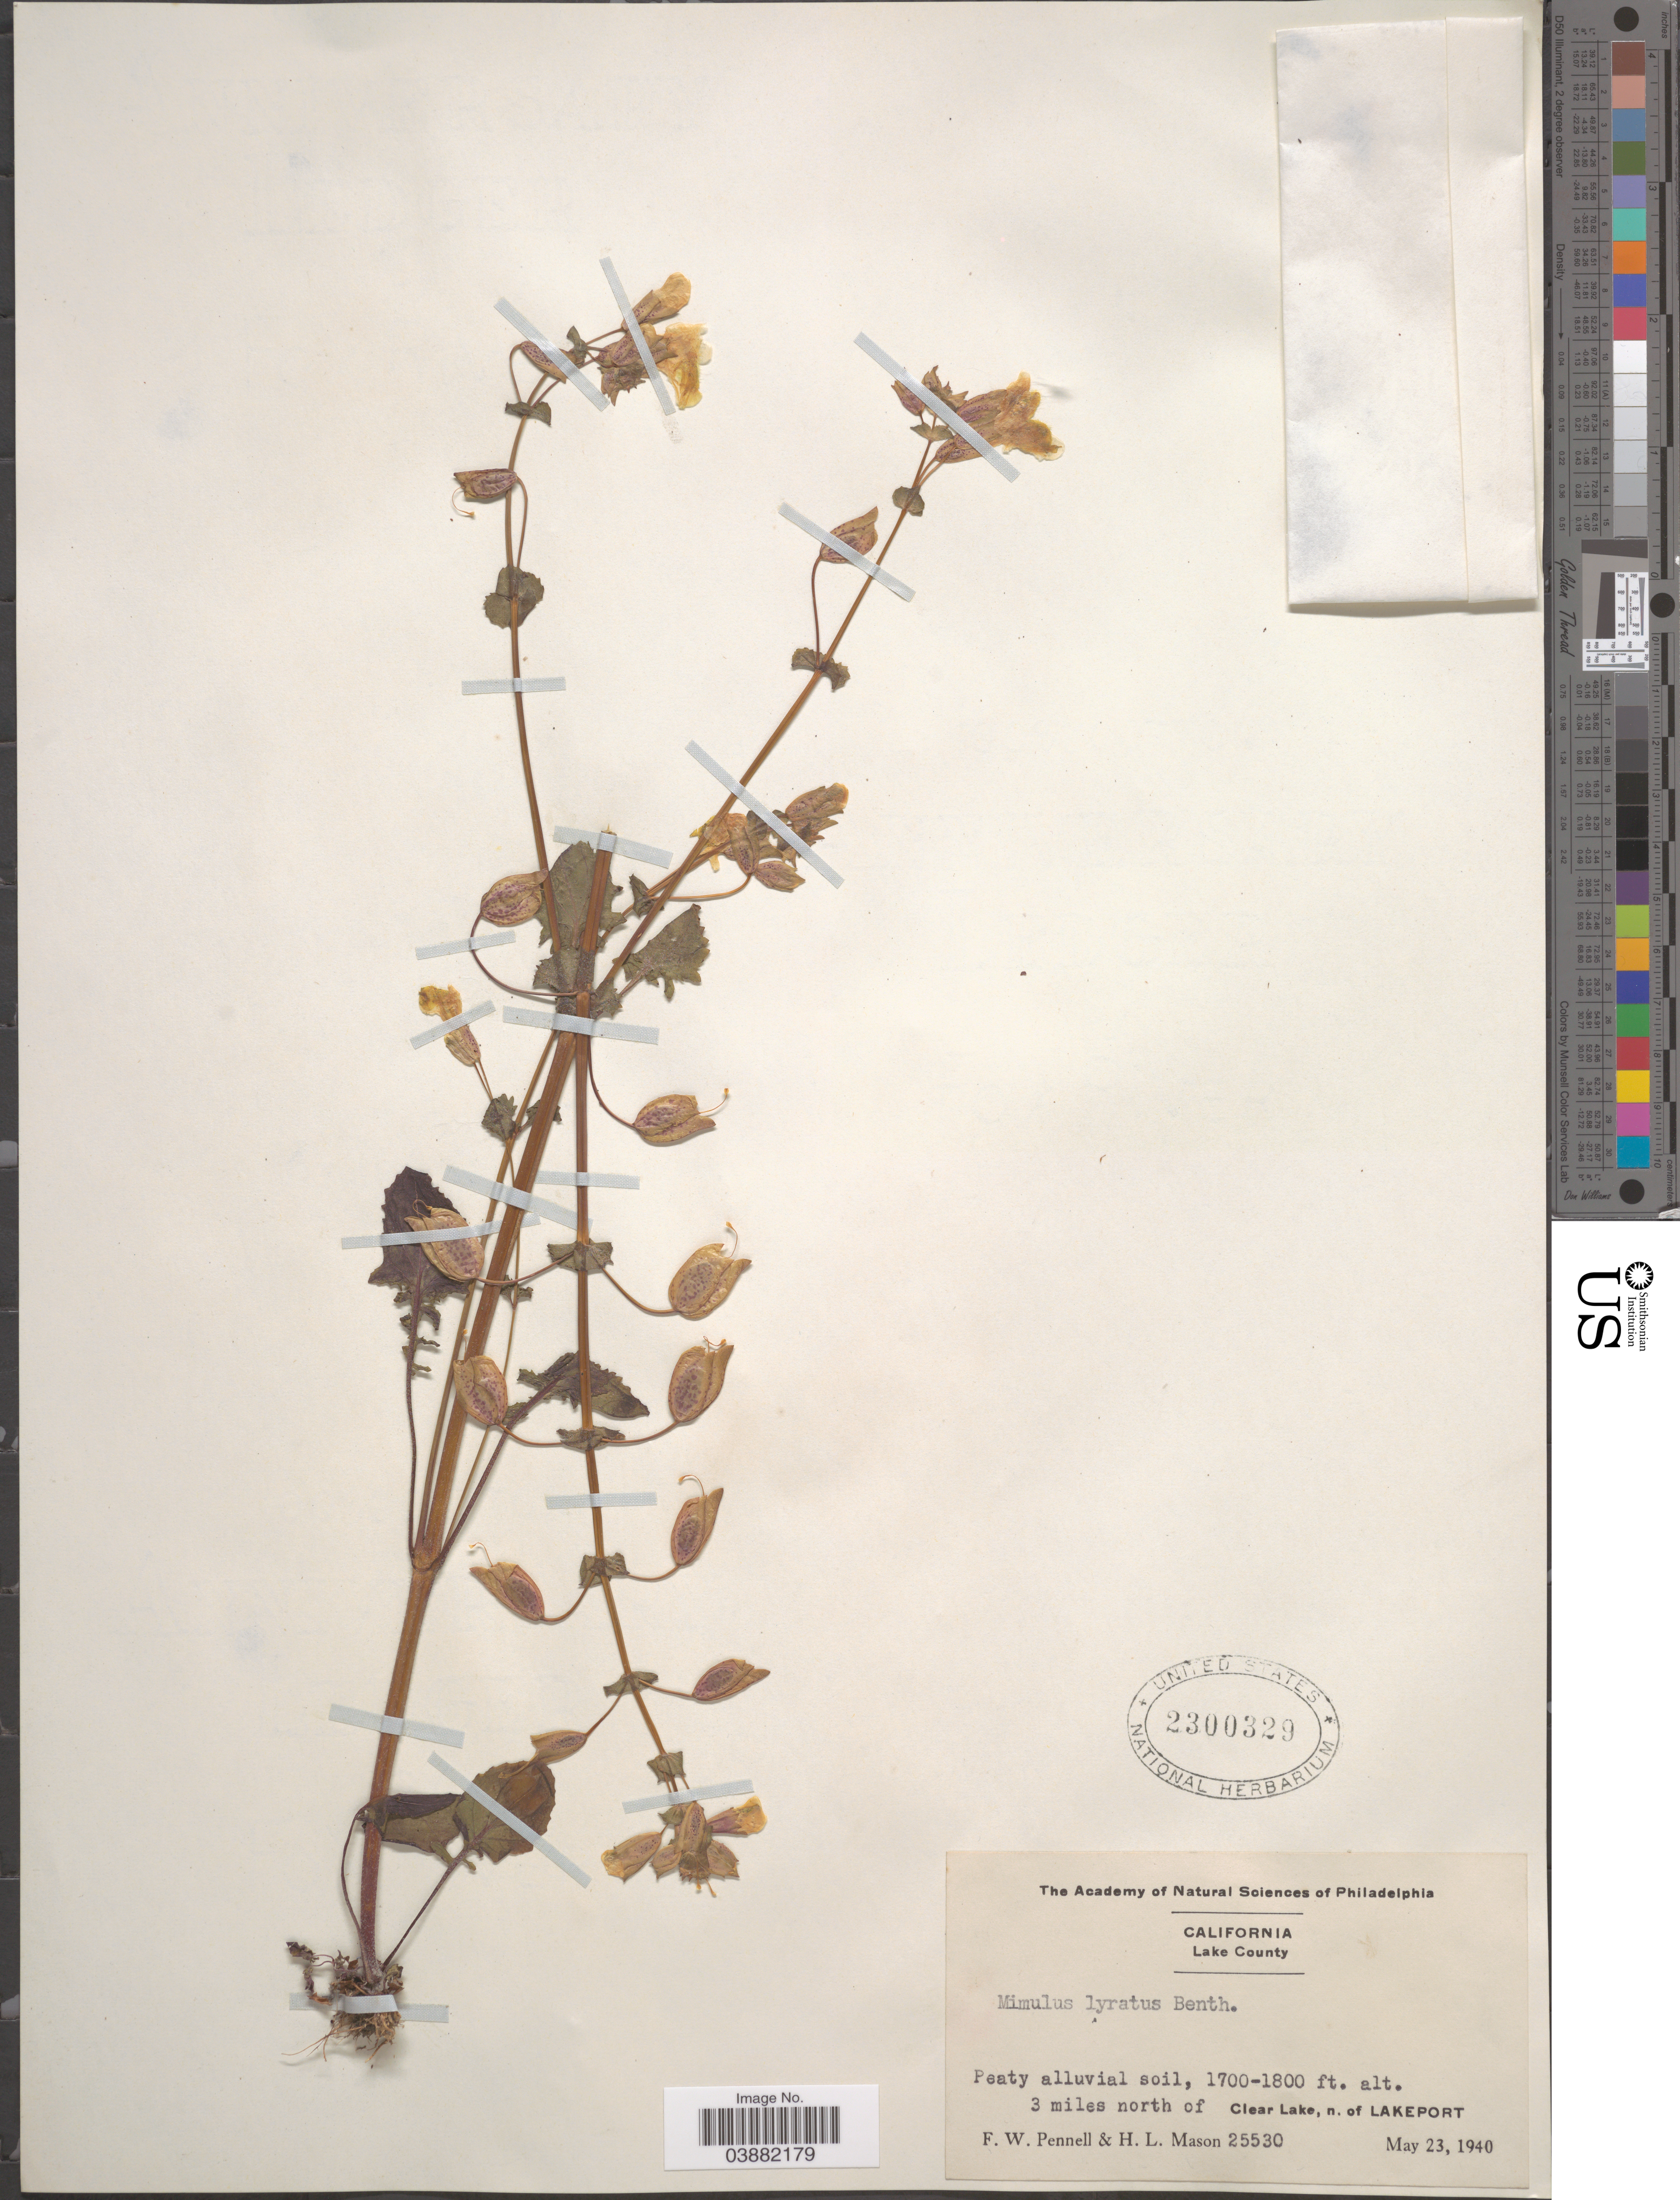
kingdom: Plantae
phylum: Tracheophyta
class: Magnoliopsida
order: Lamiales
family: Phrymaceae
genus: Mimulus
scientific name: Mimulus lyratus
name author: Benth.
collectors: F. W. Pennell & H. L. Mason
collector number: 25530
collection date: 1940-05-23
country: United States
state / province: California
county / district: Lake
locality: Lake County. 3 miles north of Clear Lake, n. of Lakeport.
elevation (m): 518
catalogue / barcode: US 2300329